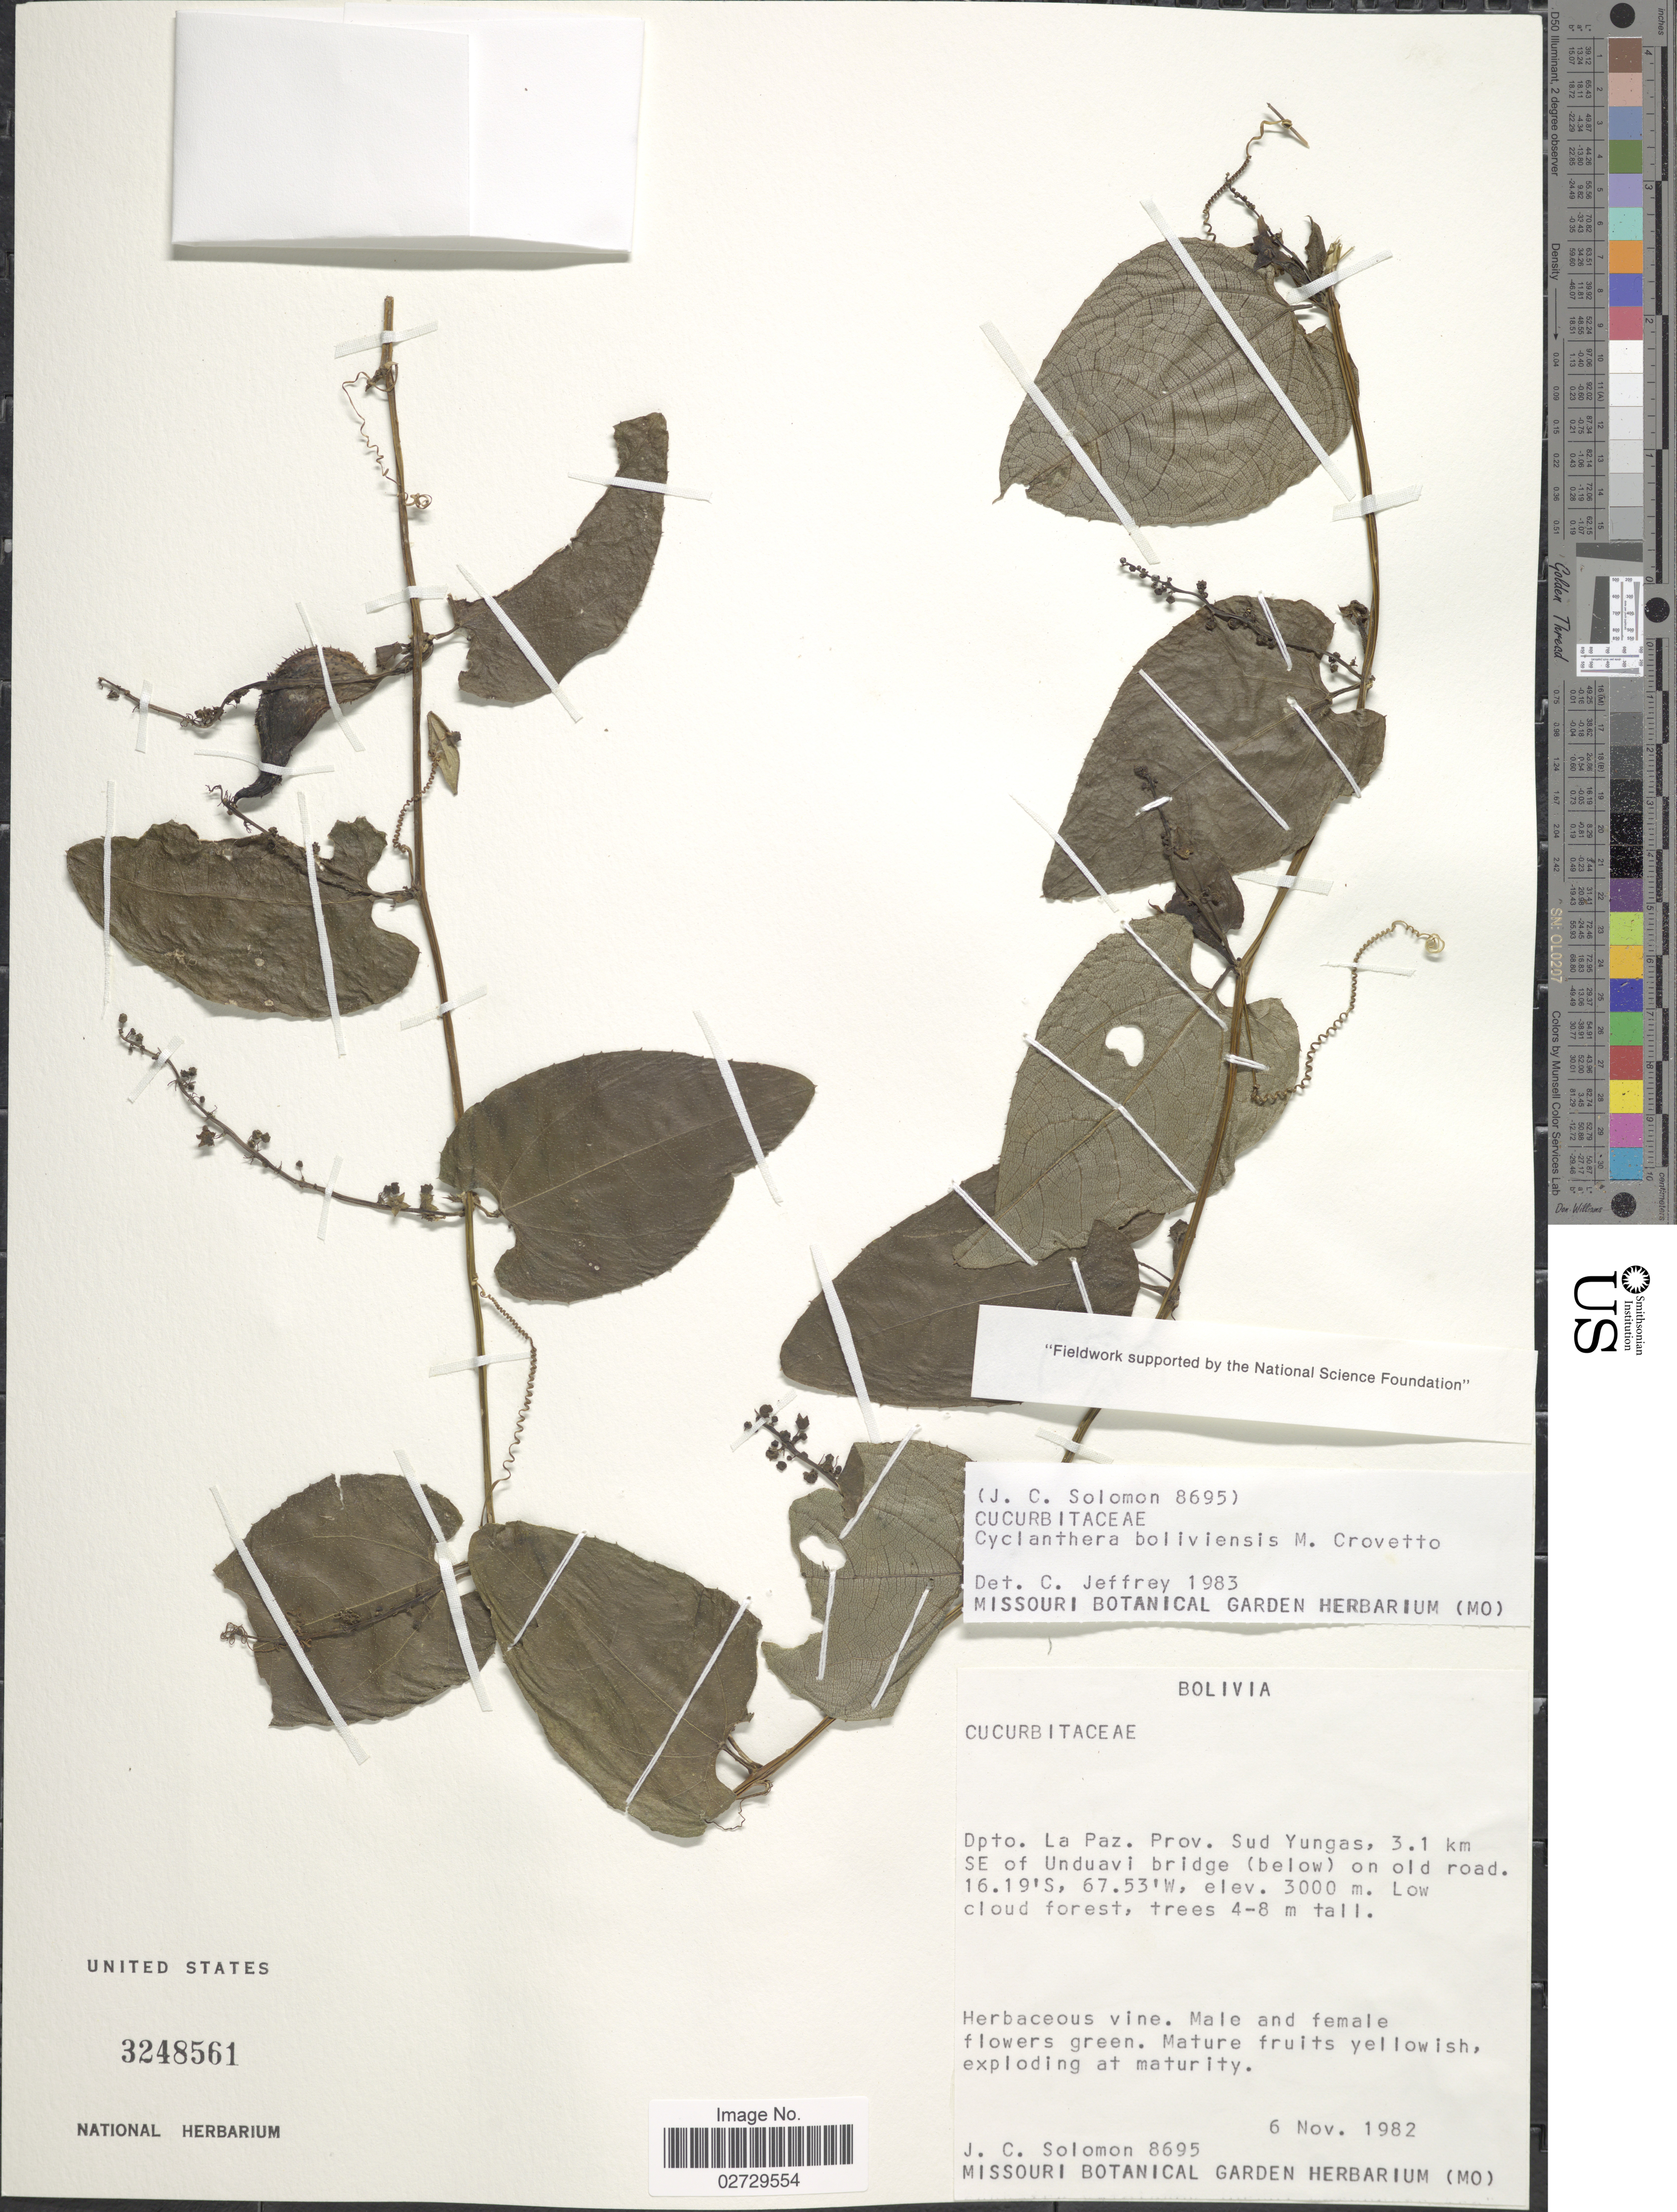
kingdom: Plantae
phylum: Tracheophyta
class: Magnoliopsida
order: Cucurbitales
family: Cucurbitaceae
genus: Cyclanthera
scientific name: Cyclanthera boliviensis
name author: Mart. Crov.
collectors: J. C. Solomon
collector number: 8695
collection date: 1982-11-06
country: Bolivia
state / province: La Paz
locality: Dpto. La Paz. Prov. Sud Yungas, 3.1 km SE of Unduavi bridge (below) on old road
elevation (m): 3000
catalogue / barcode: US 3248561